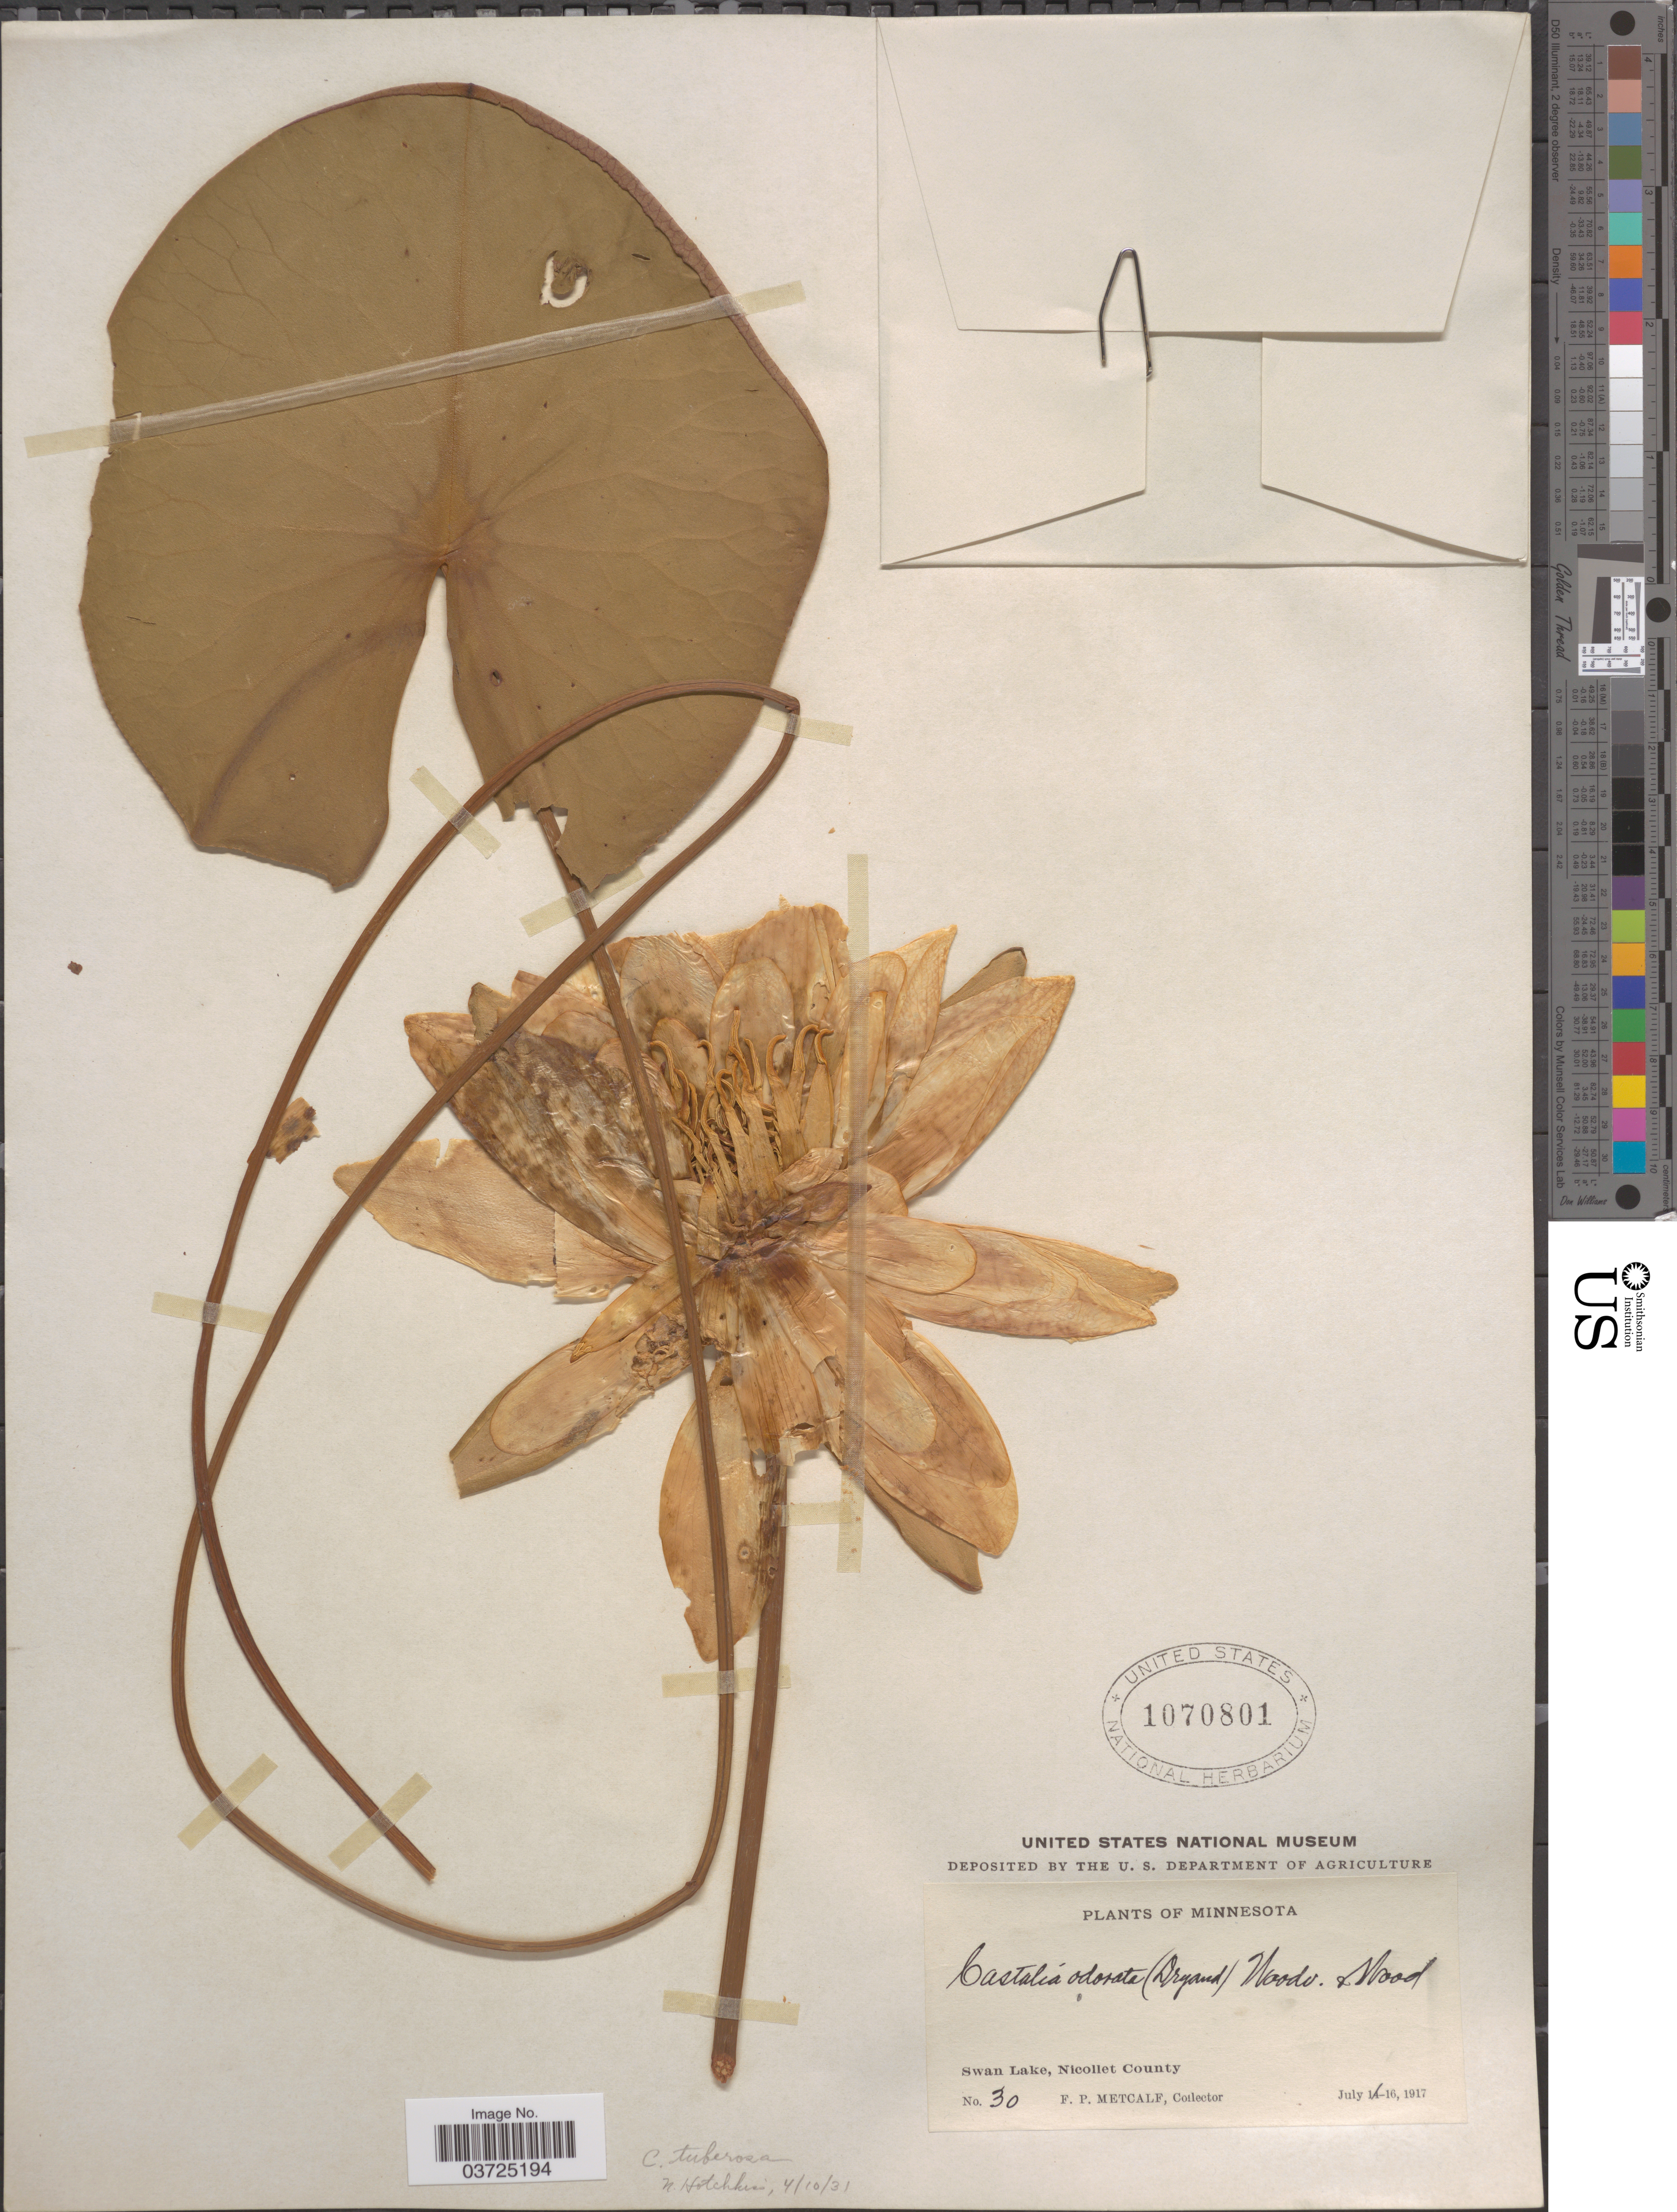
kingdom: Plantae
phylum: Tracheophyta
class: Magnoliopsida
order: Nymphaeales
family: Nymphaeaceae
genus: Nymphaea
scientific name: Nymphaea tuberosa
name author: Paine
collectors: F. Metcalf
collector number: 30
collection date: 1917-07-16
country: United States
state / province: Minnesota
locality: Swan Lake, Nicollet County.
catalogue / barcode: US 1070801